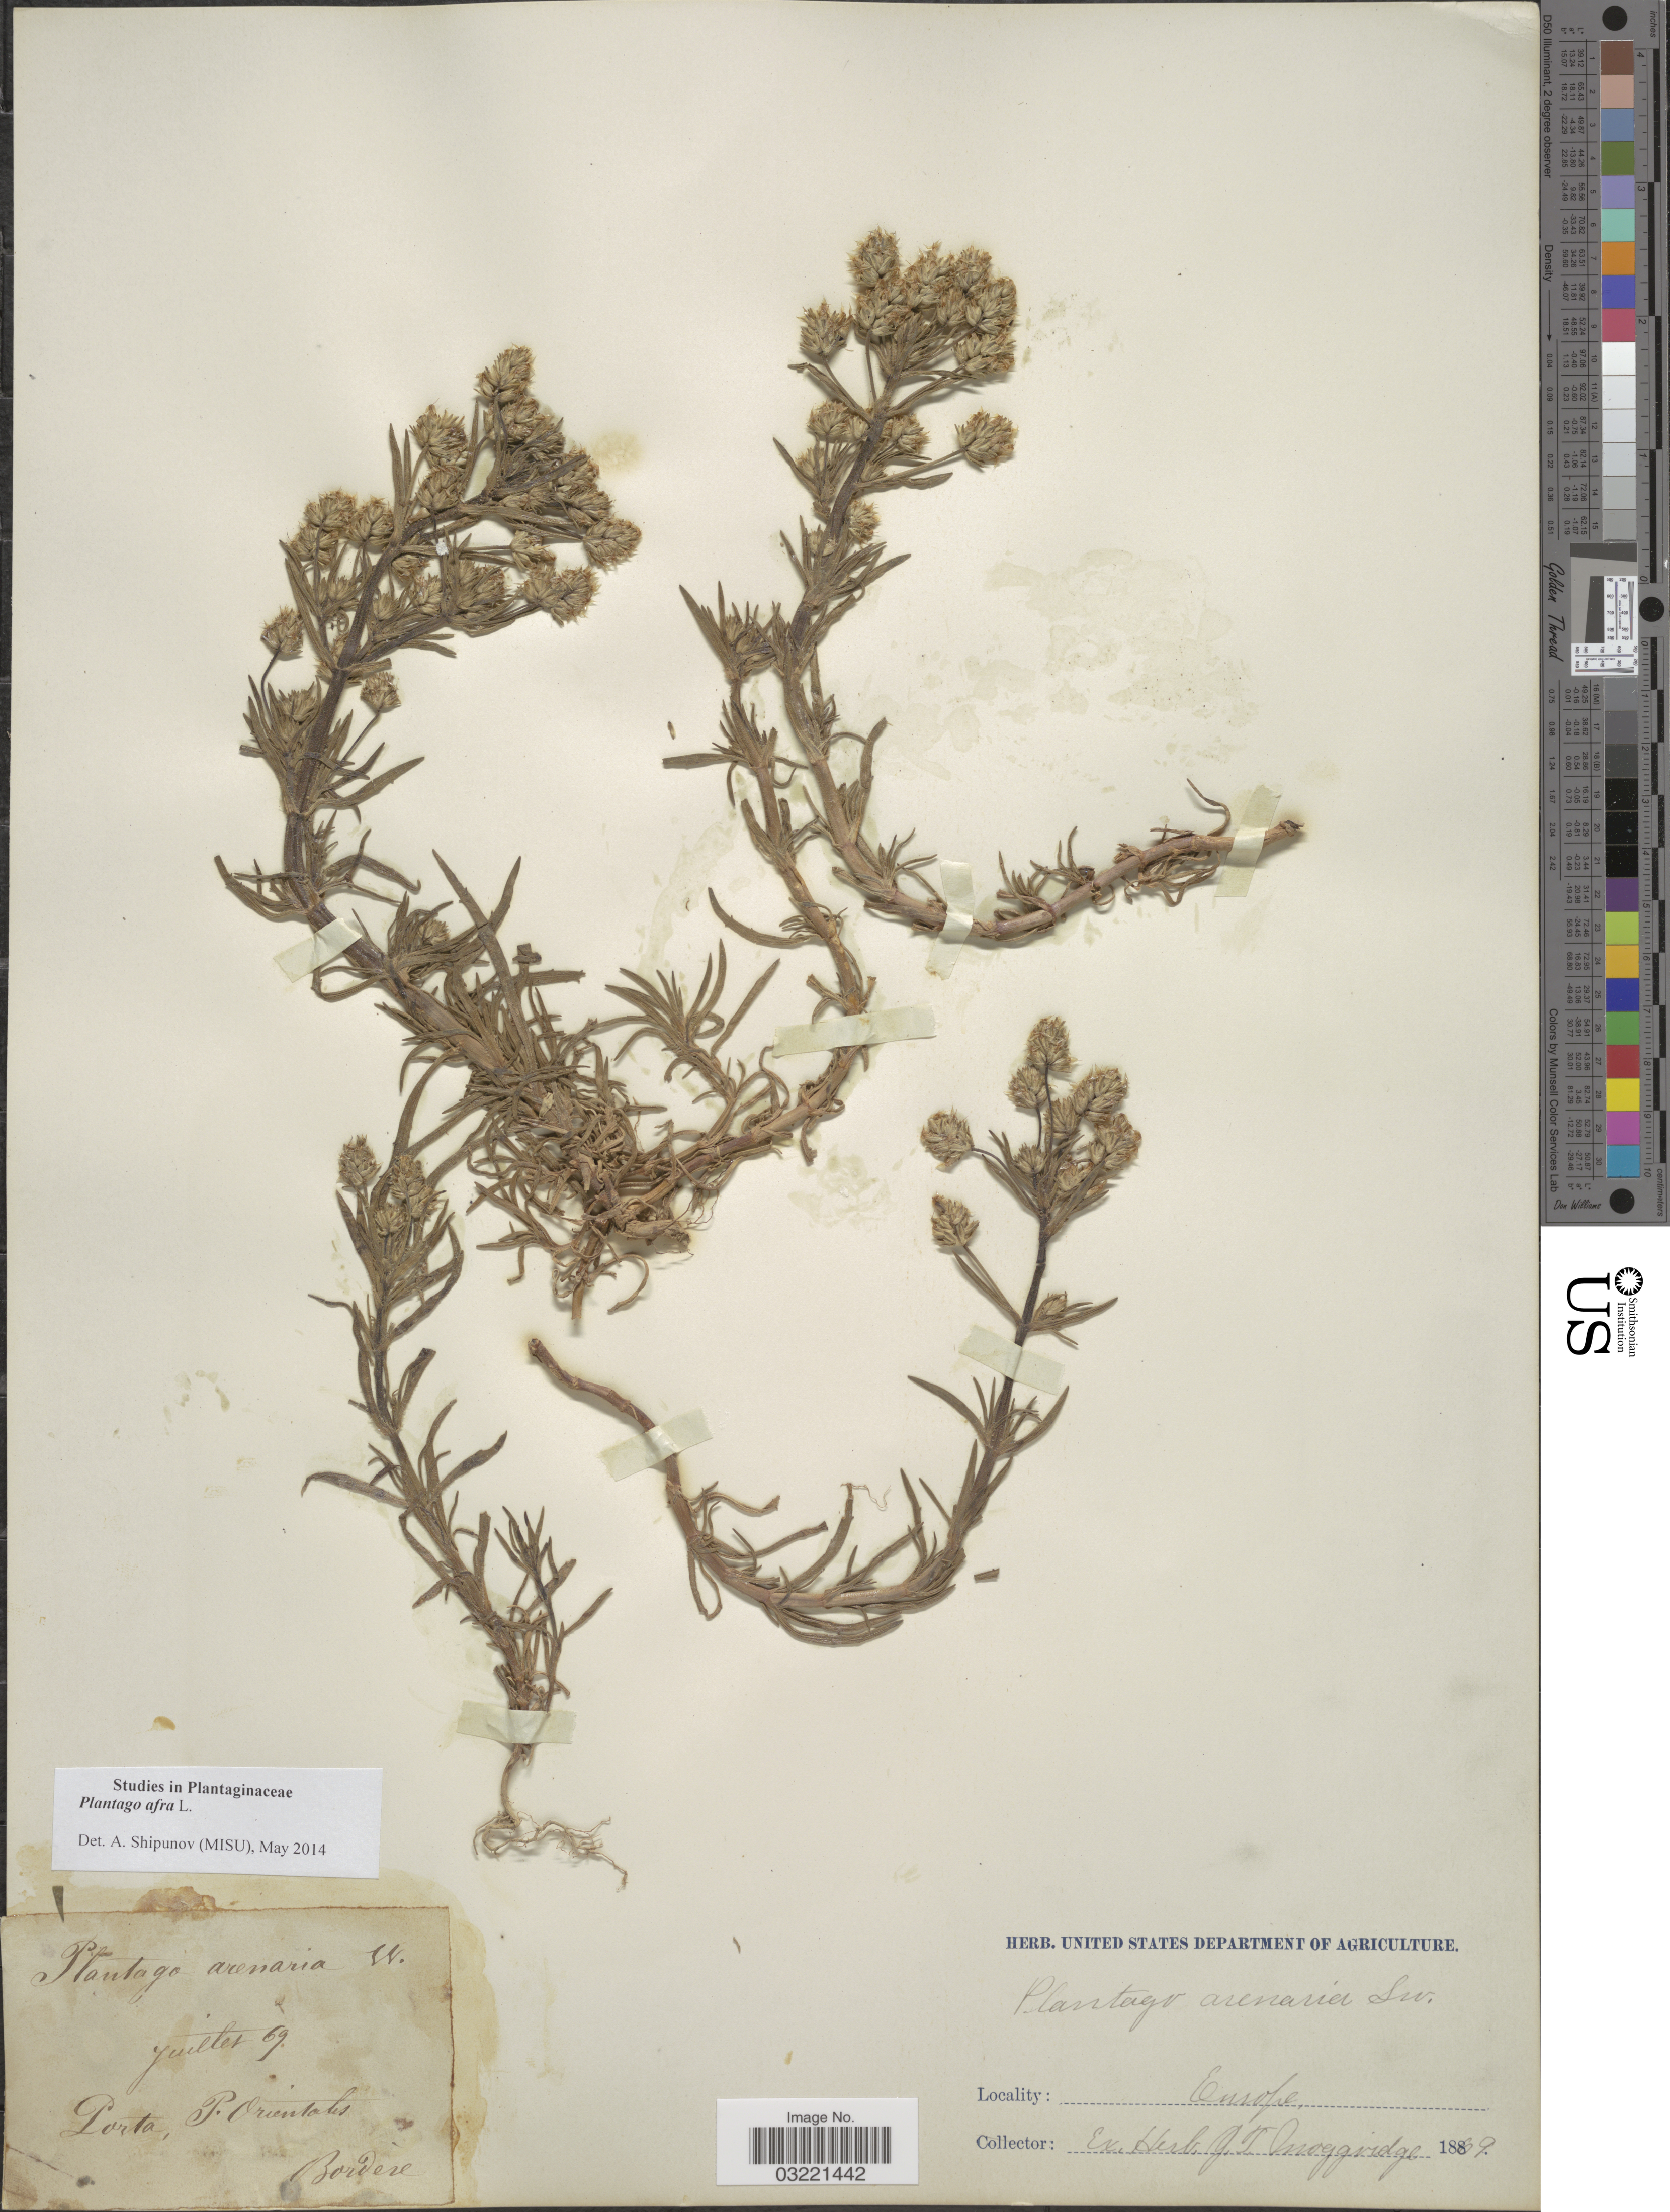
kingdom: Plantae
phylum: Tracheophyta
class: Magnoliopsida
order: Lamiales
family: Plantaginaceae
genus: Plantago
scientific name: Plantago afra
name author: L.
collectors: -. Bordère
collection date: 1869-07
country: France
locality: Porta, P. Orientales, Europe.